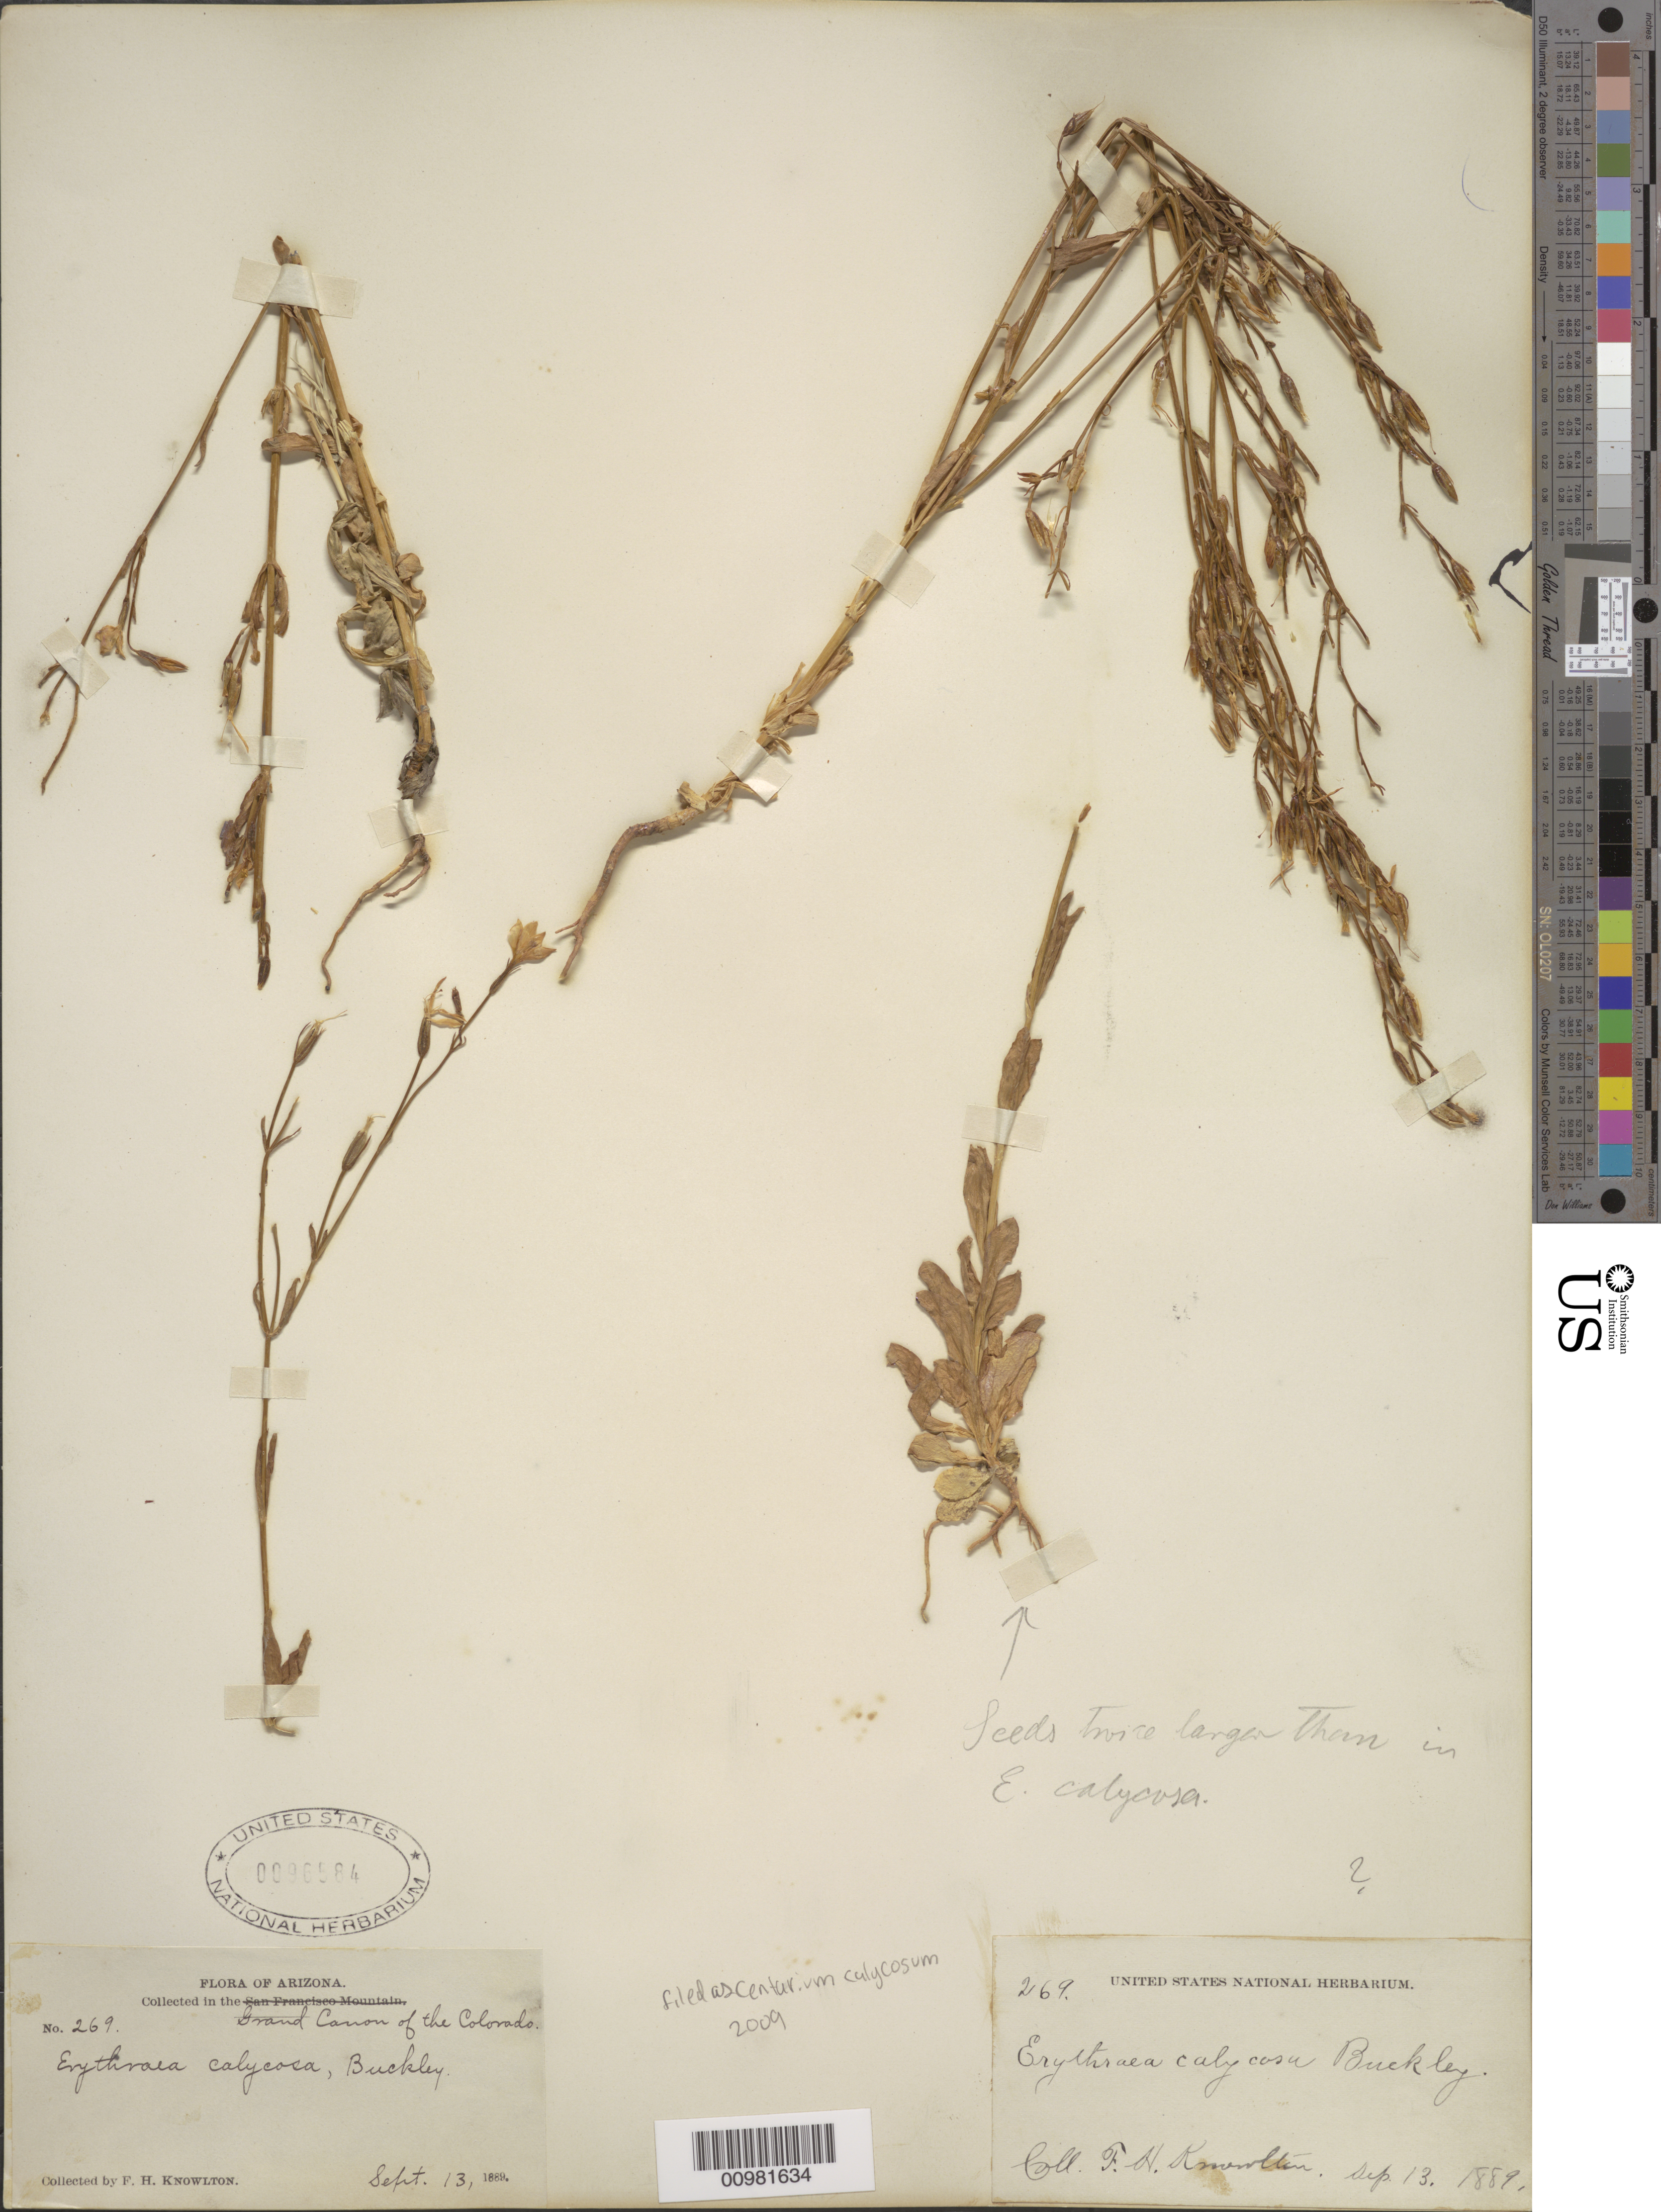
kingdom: Plantae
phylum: Tracheophyta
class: Magnoliopsida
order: Gentianales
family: Gentianaceae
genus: Centaurium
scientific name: Centaurium calycosum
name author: (Buckley) Buckley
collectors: F. H. Knowlton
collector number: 269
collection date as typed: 13 Sep 1889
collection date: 1889-09-13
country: United States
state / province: Arizona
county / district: Coconino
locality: Grand Canyon of the Colorado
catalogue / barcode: US 96584